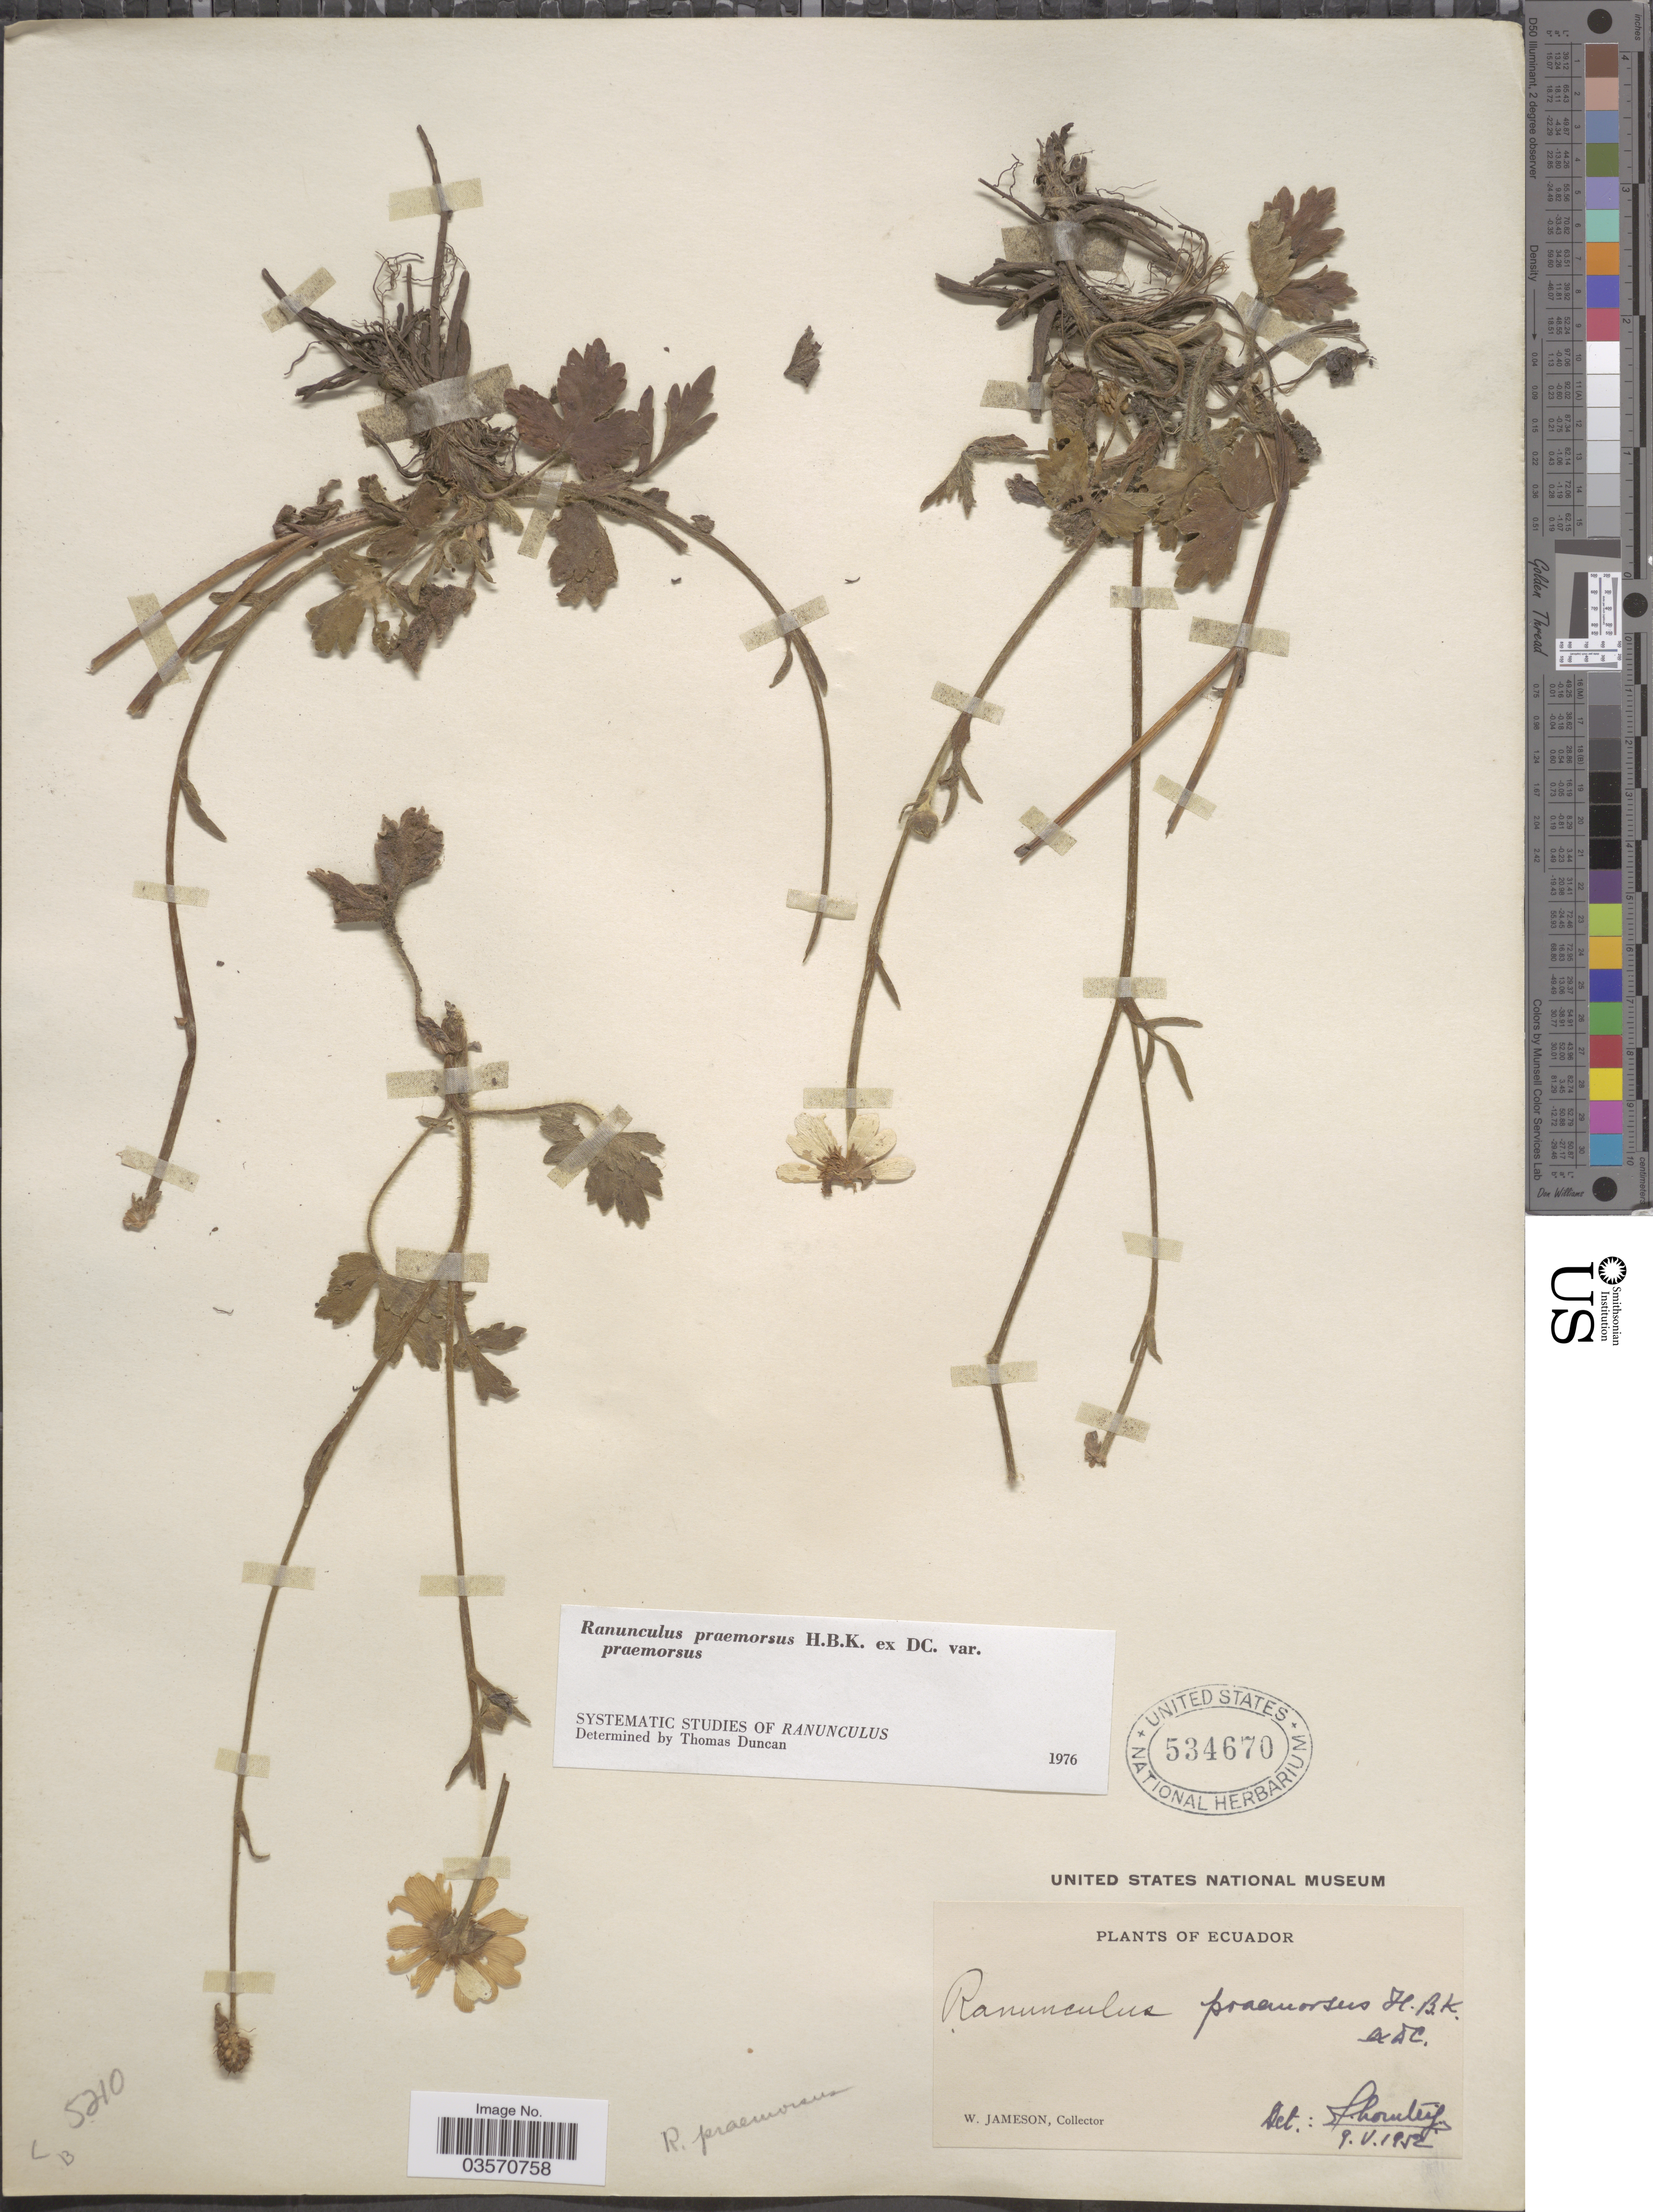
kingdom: Plantae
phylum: Tracheophyta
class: Magnoliopsida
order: Ranunculales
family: Ranunculaceae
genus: Ranunculus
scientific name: Ranunculus praemorsus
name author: Kunth ex DC.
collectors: W. Jameson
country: Ecuador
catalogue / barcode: US 534670